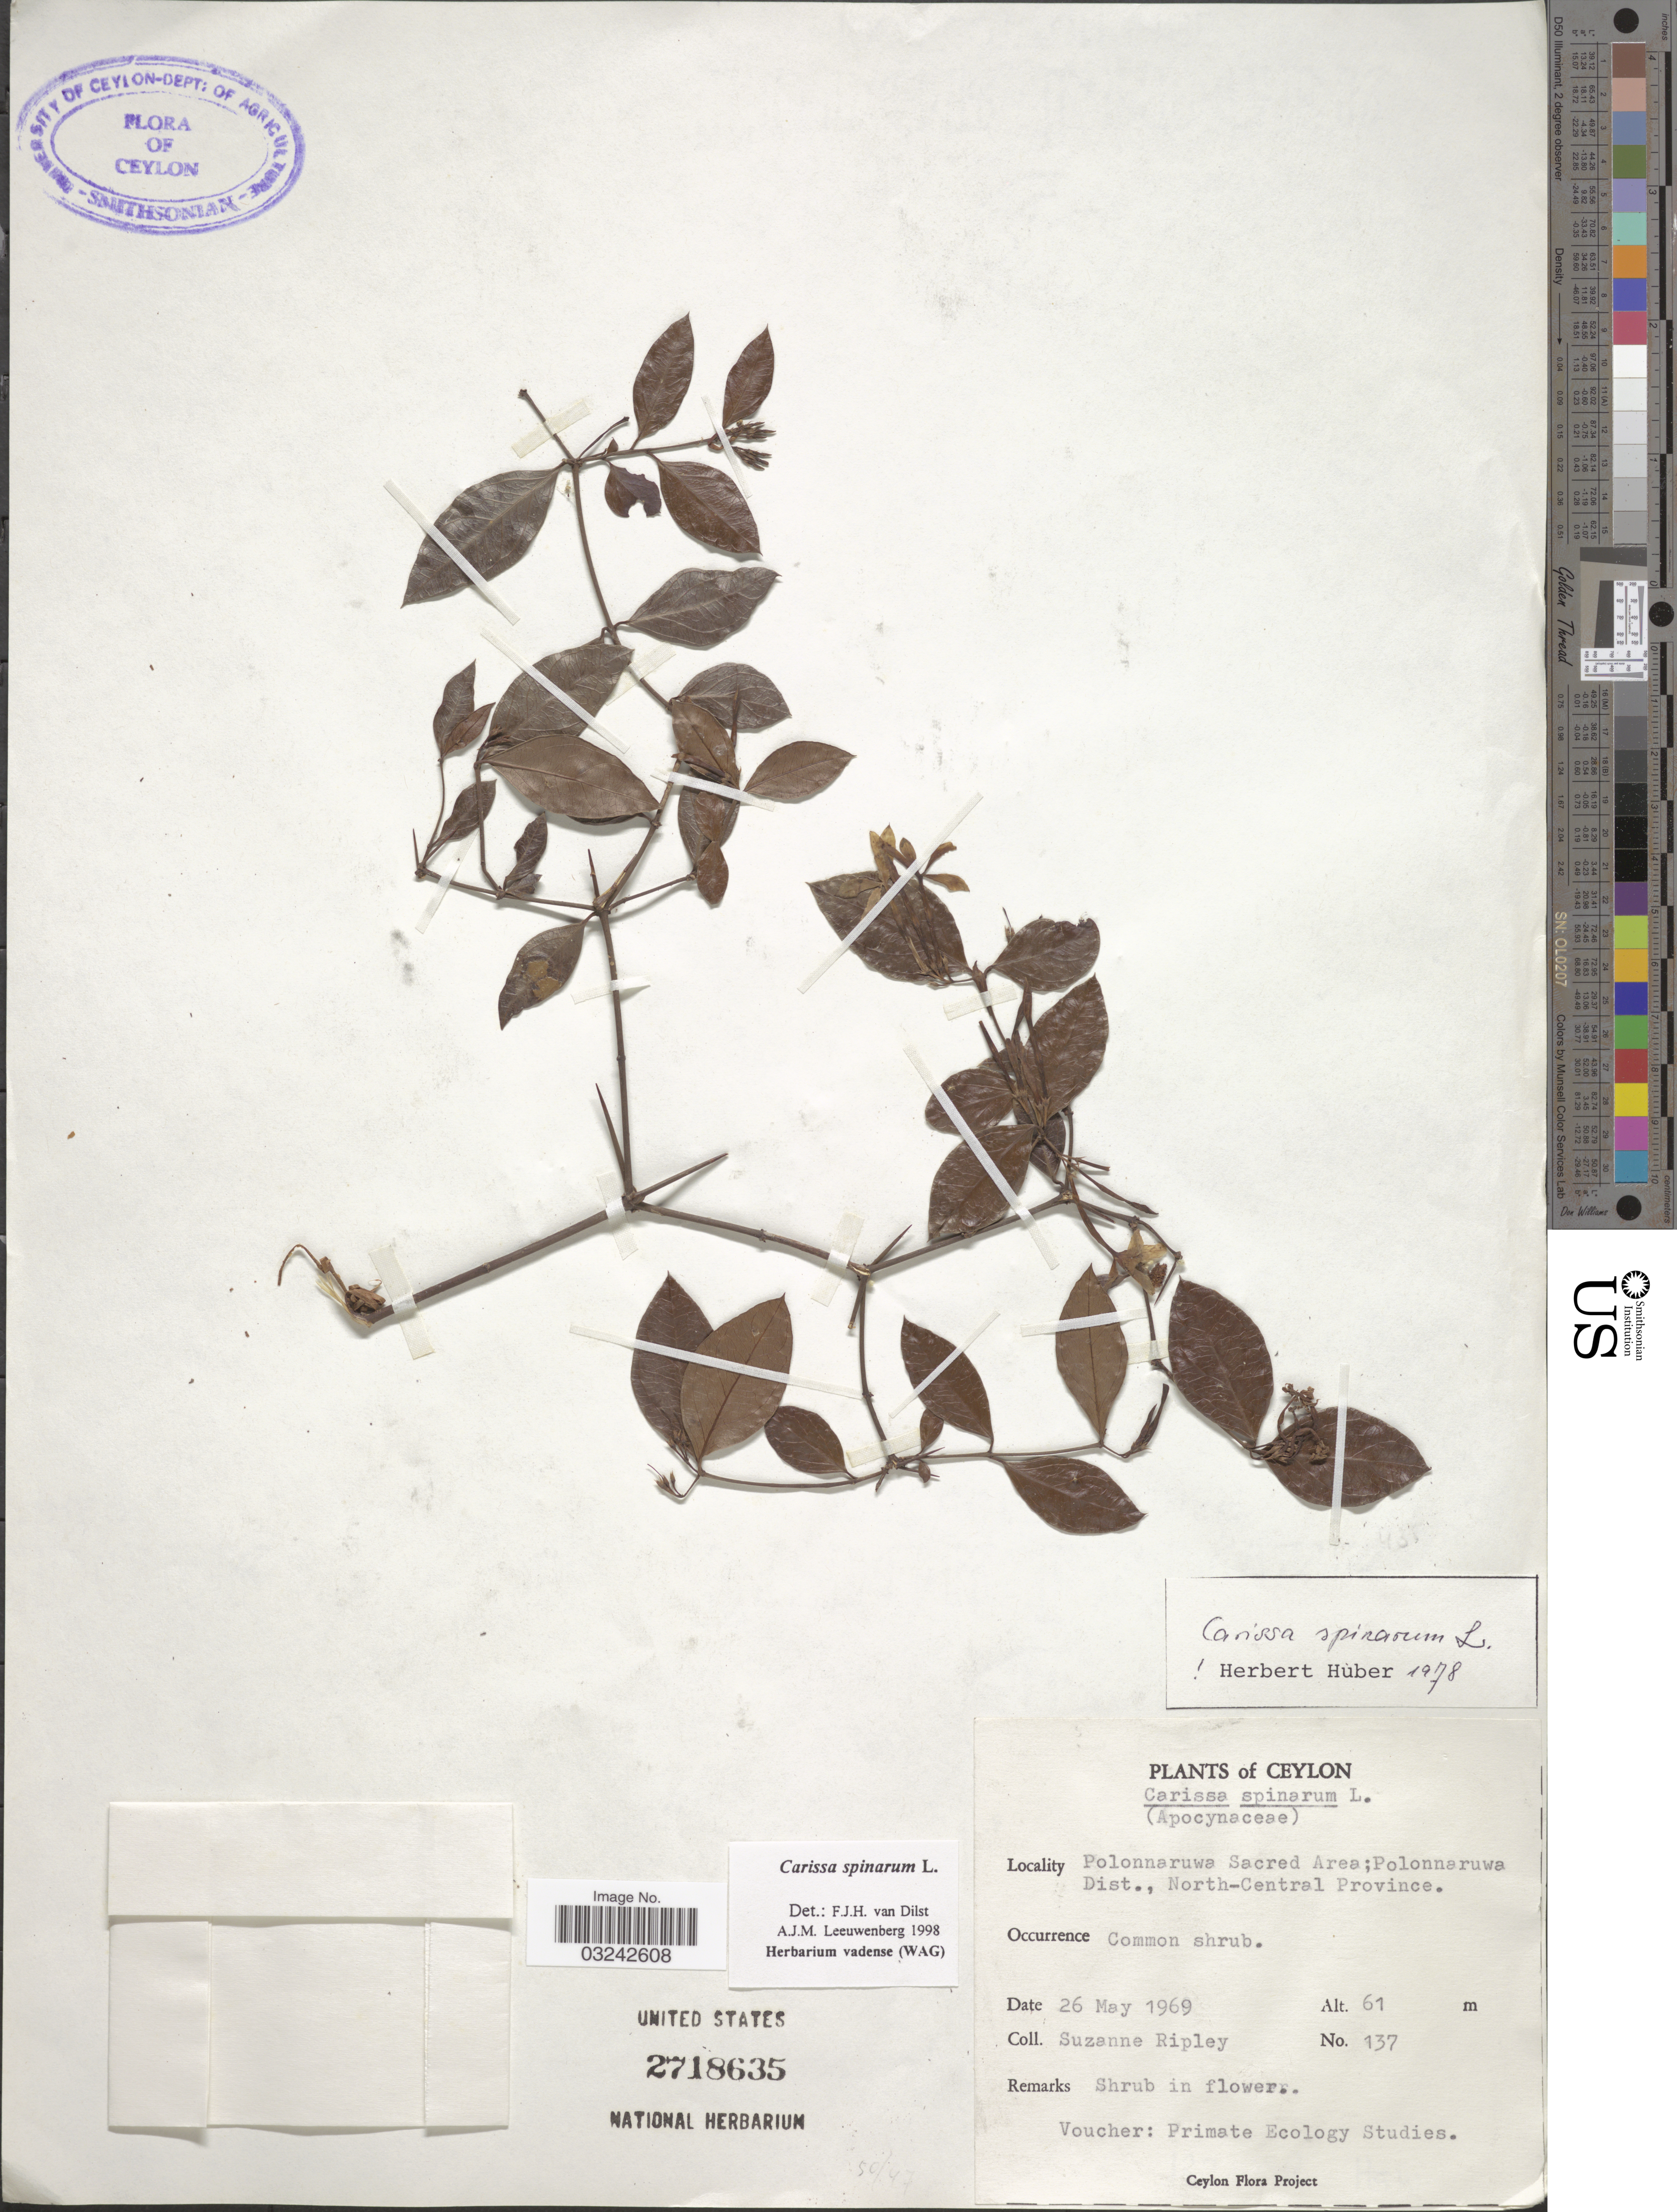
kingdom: Plantae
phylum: Tracheophyta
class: Magnoliopsida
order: Gentianales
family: Apocynaceae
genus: Carissa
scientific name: Carissa spinarum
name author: L.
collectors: S. Ripley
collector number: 137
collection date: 1969-05-26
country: Sri Lanka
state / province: North Central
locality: Ceylon. Polonnaruwa Sacred Area; Polonnaruwa Dist.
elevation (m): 61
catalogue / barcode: US 2718635